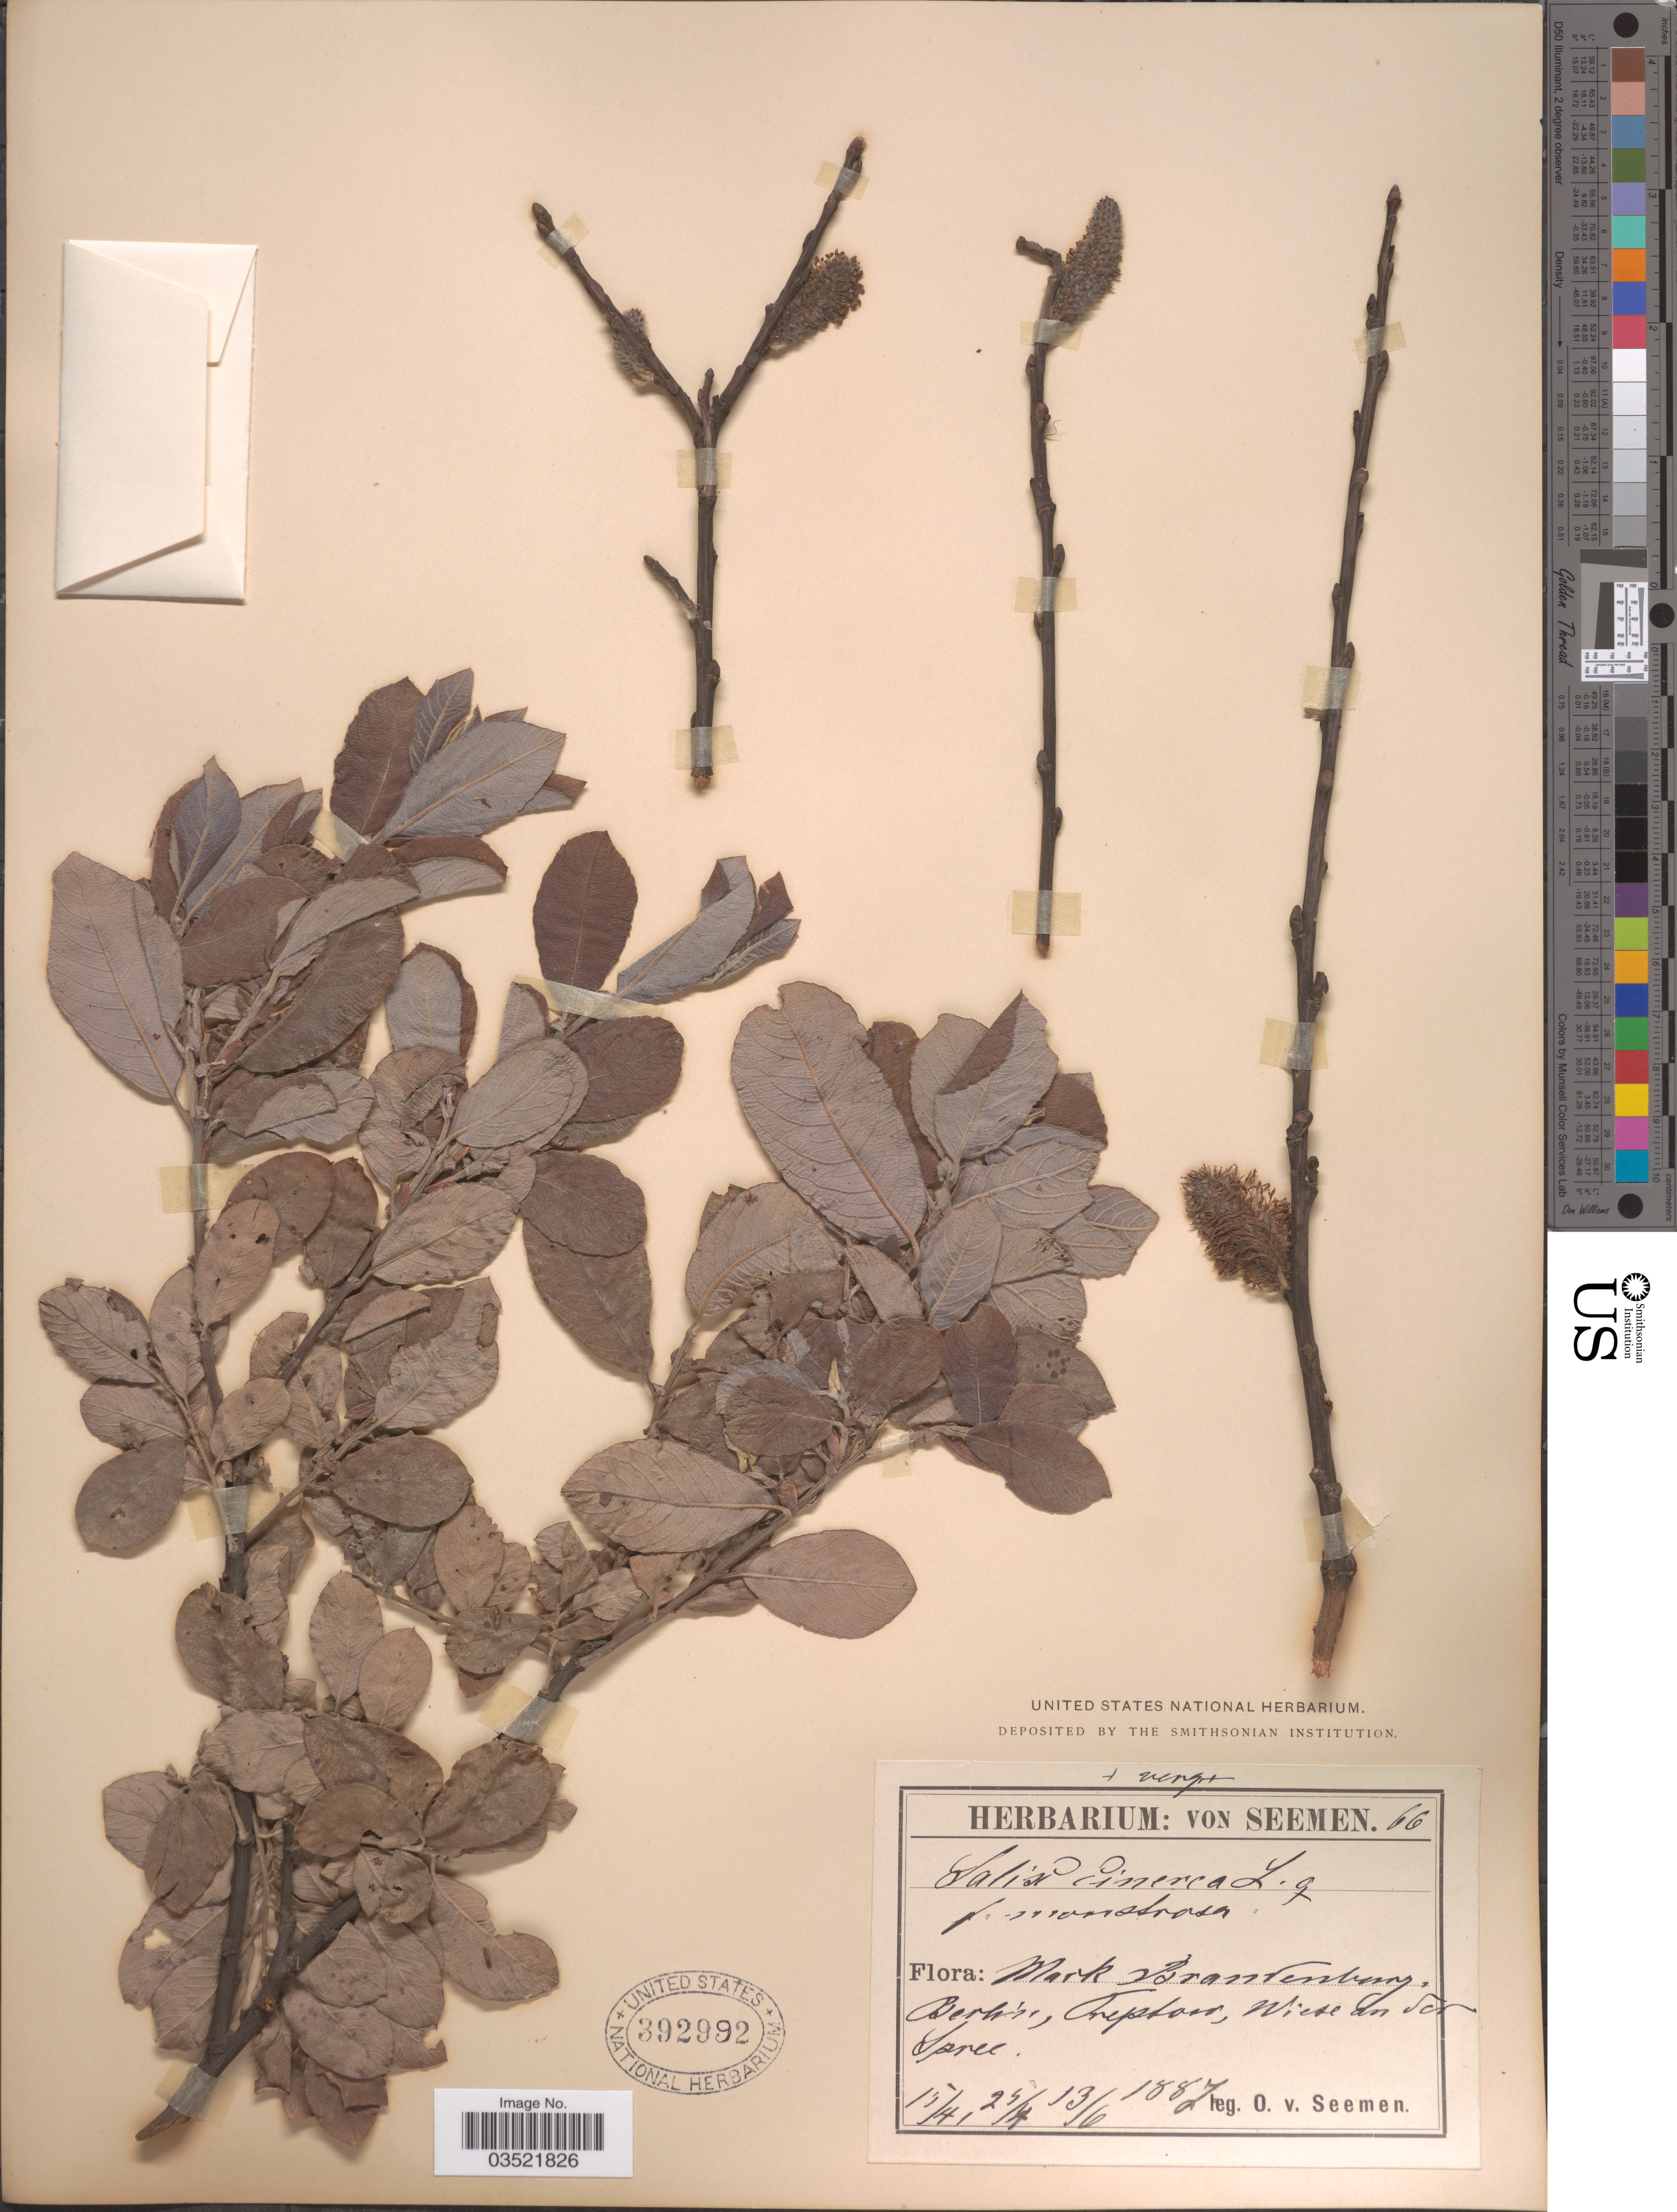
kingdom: Plantae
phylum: Tracheophyta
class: Magnoliopsida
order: Malpighiales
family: Salicaceae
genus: Salix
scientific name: Salix cinerea f. monstrosa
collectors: K. O. von Seemen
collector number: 66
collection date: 1887-04-15/1887-06-13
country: Germany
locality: Mark Brandenburg, Berlin, Treptow, Wiese an der Spree.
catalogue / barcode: US 392992